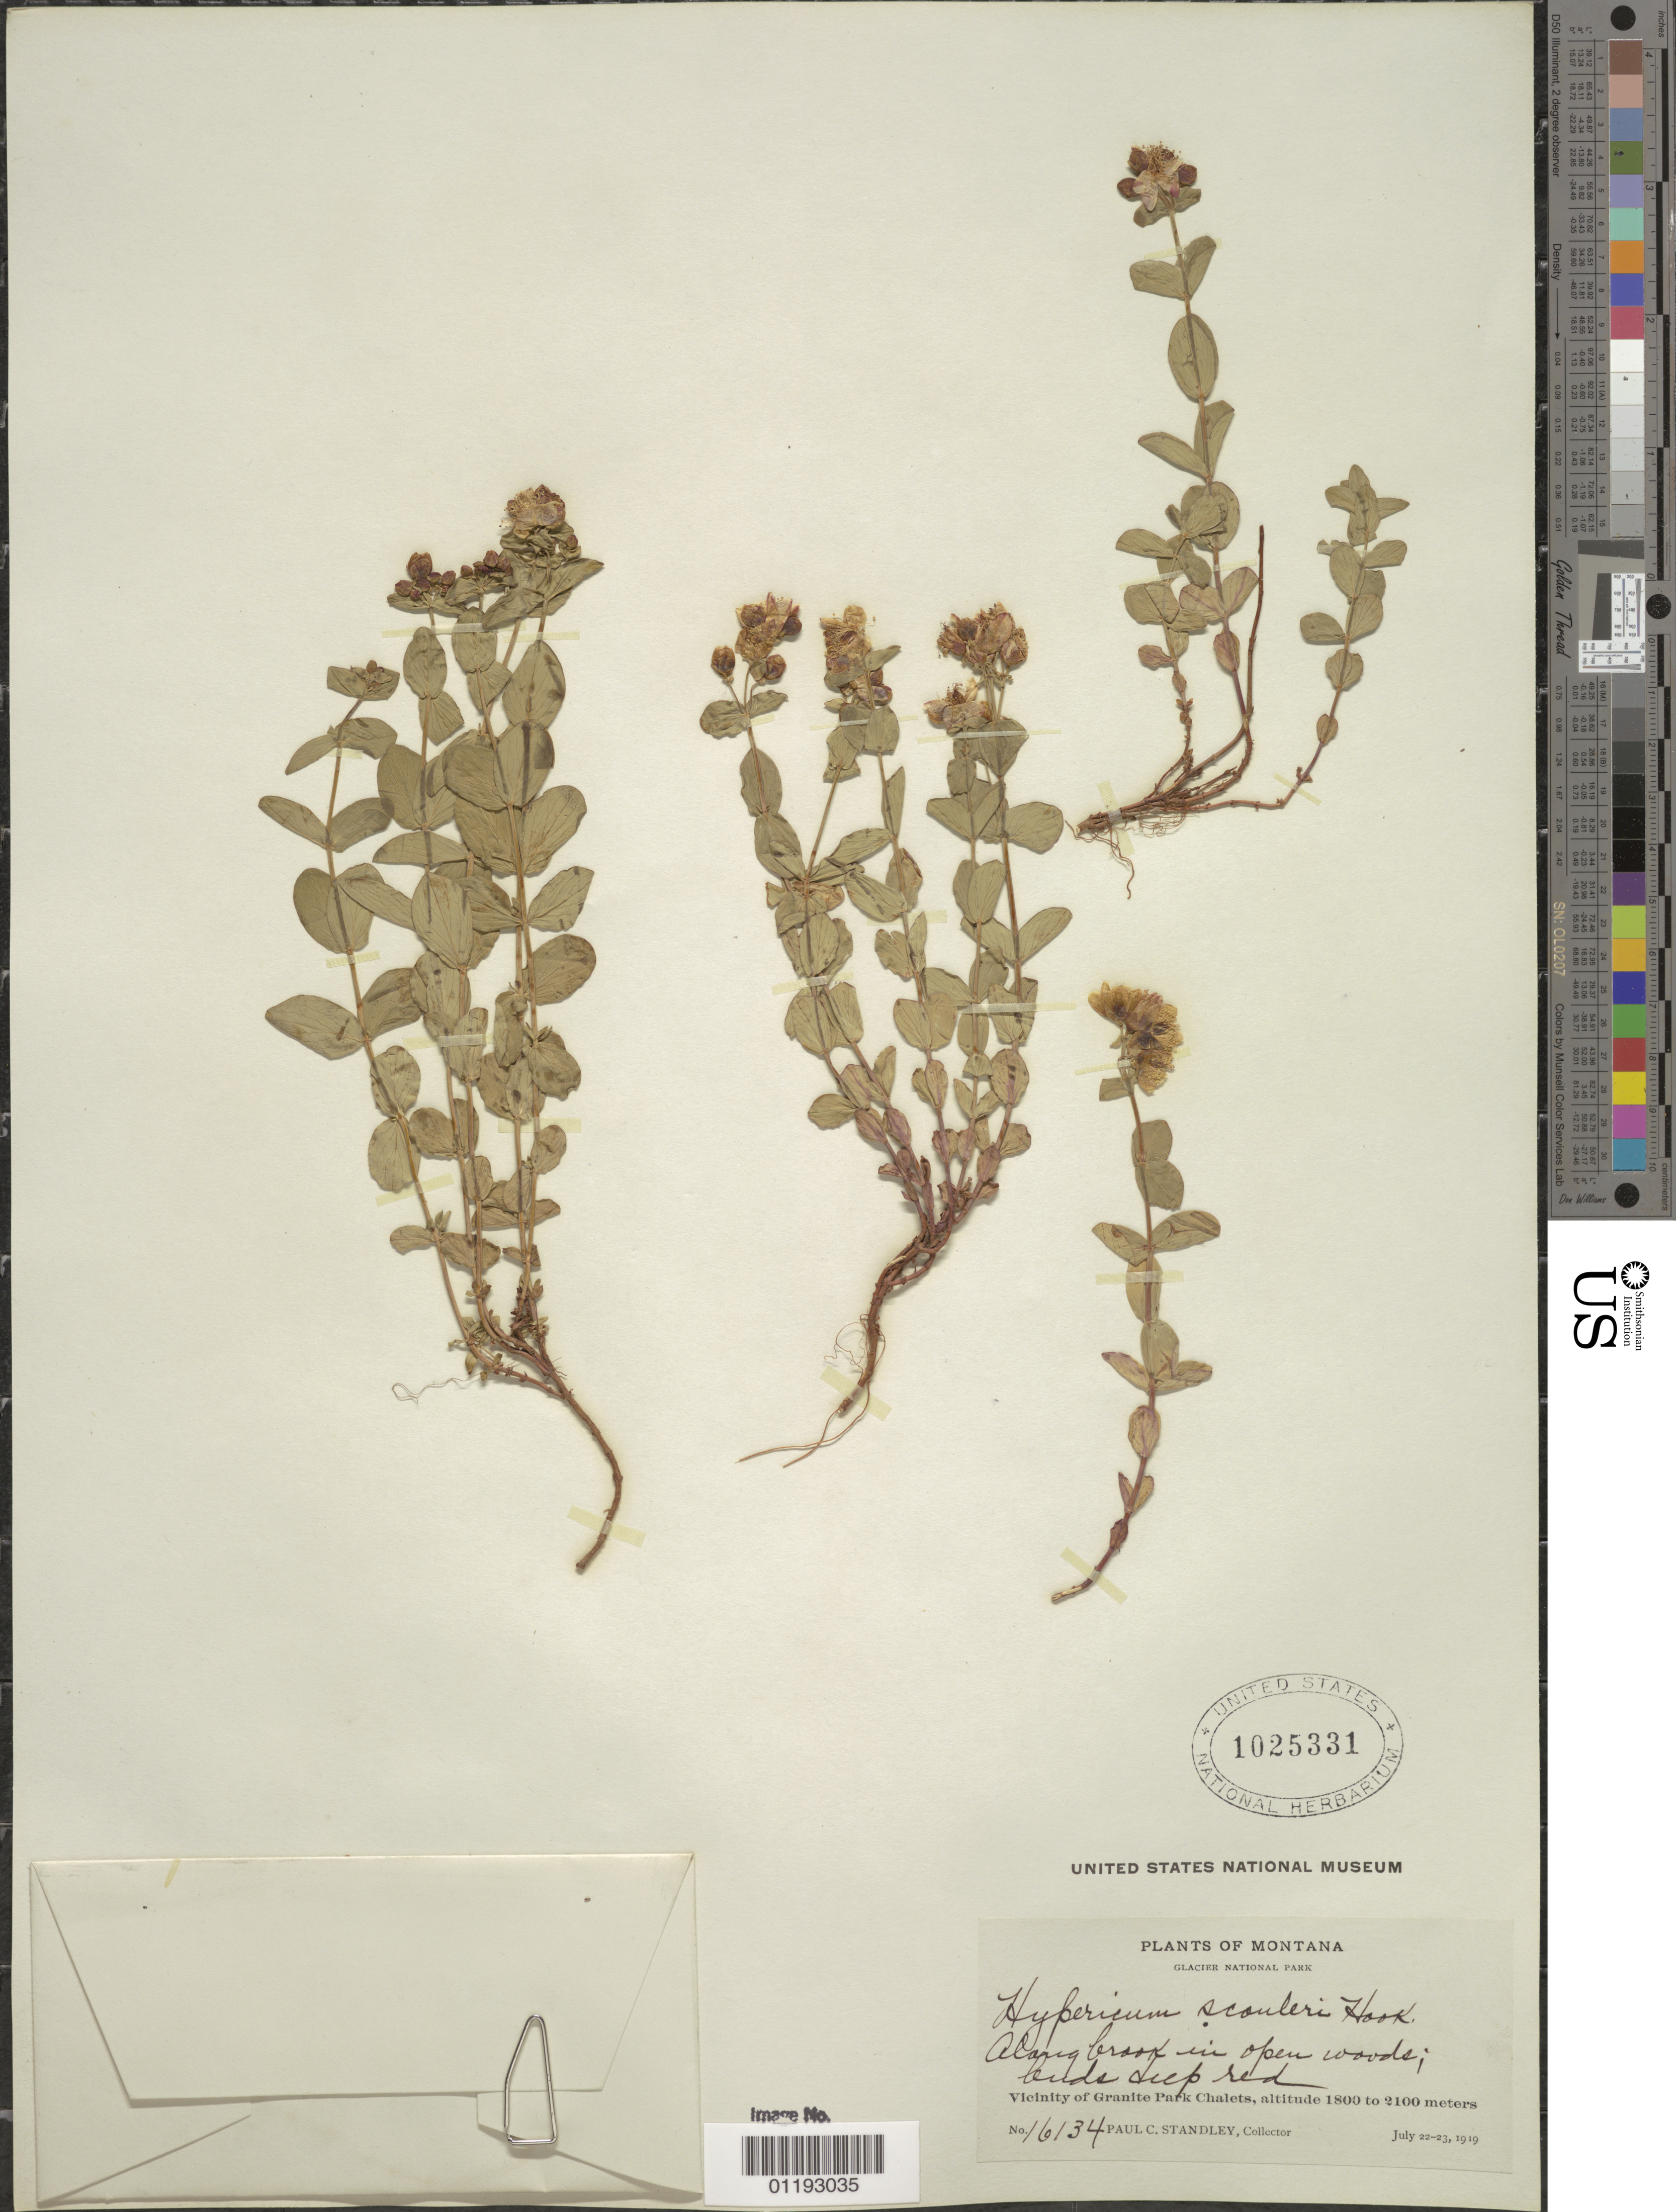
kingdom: Plantae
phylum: Tracheophyta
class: Magnoliopsida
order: Malpighiales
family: Hypericaceae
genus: Hypericum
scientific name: Hypericum scouleri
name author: Hook.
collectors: P. C. Standley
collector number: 16134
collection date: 1919-07-22,1919-07-23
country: United States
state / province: Montana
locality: Vicinity of Granite Park Chalets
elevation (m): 1800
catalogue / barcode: US 1025331